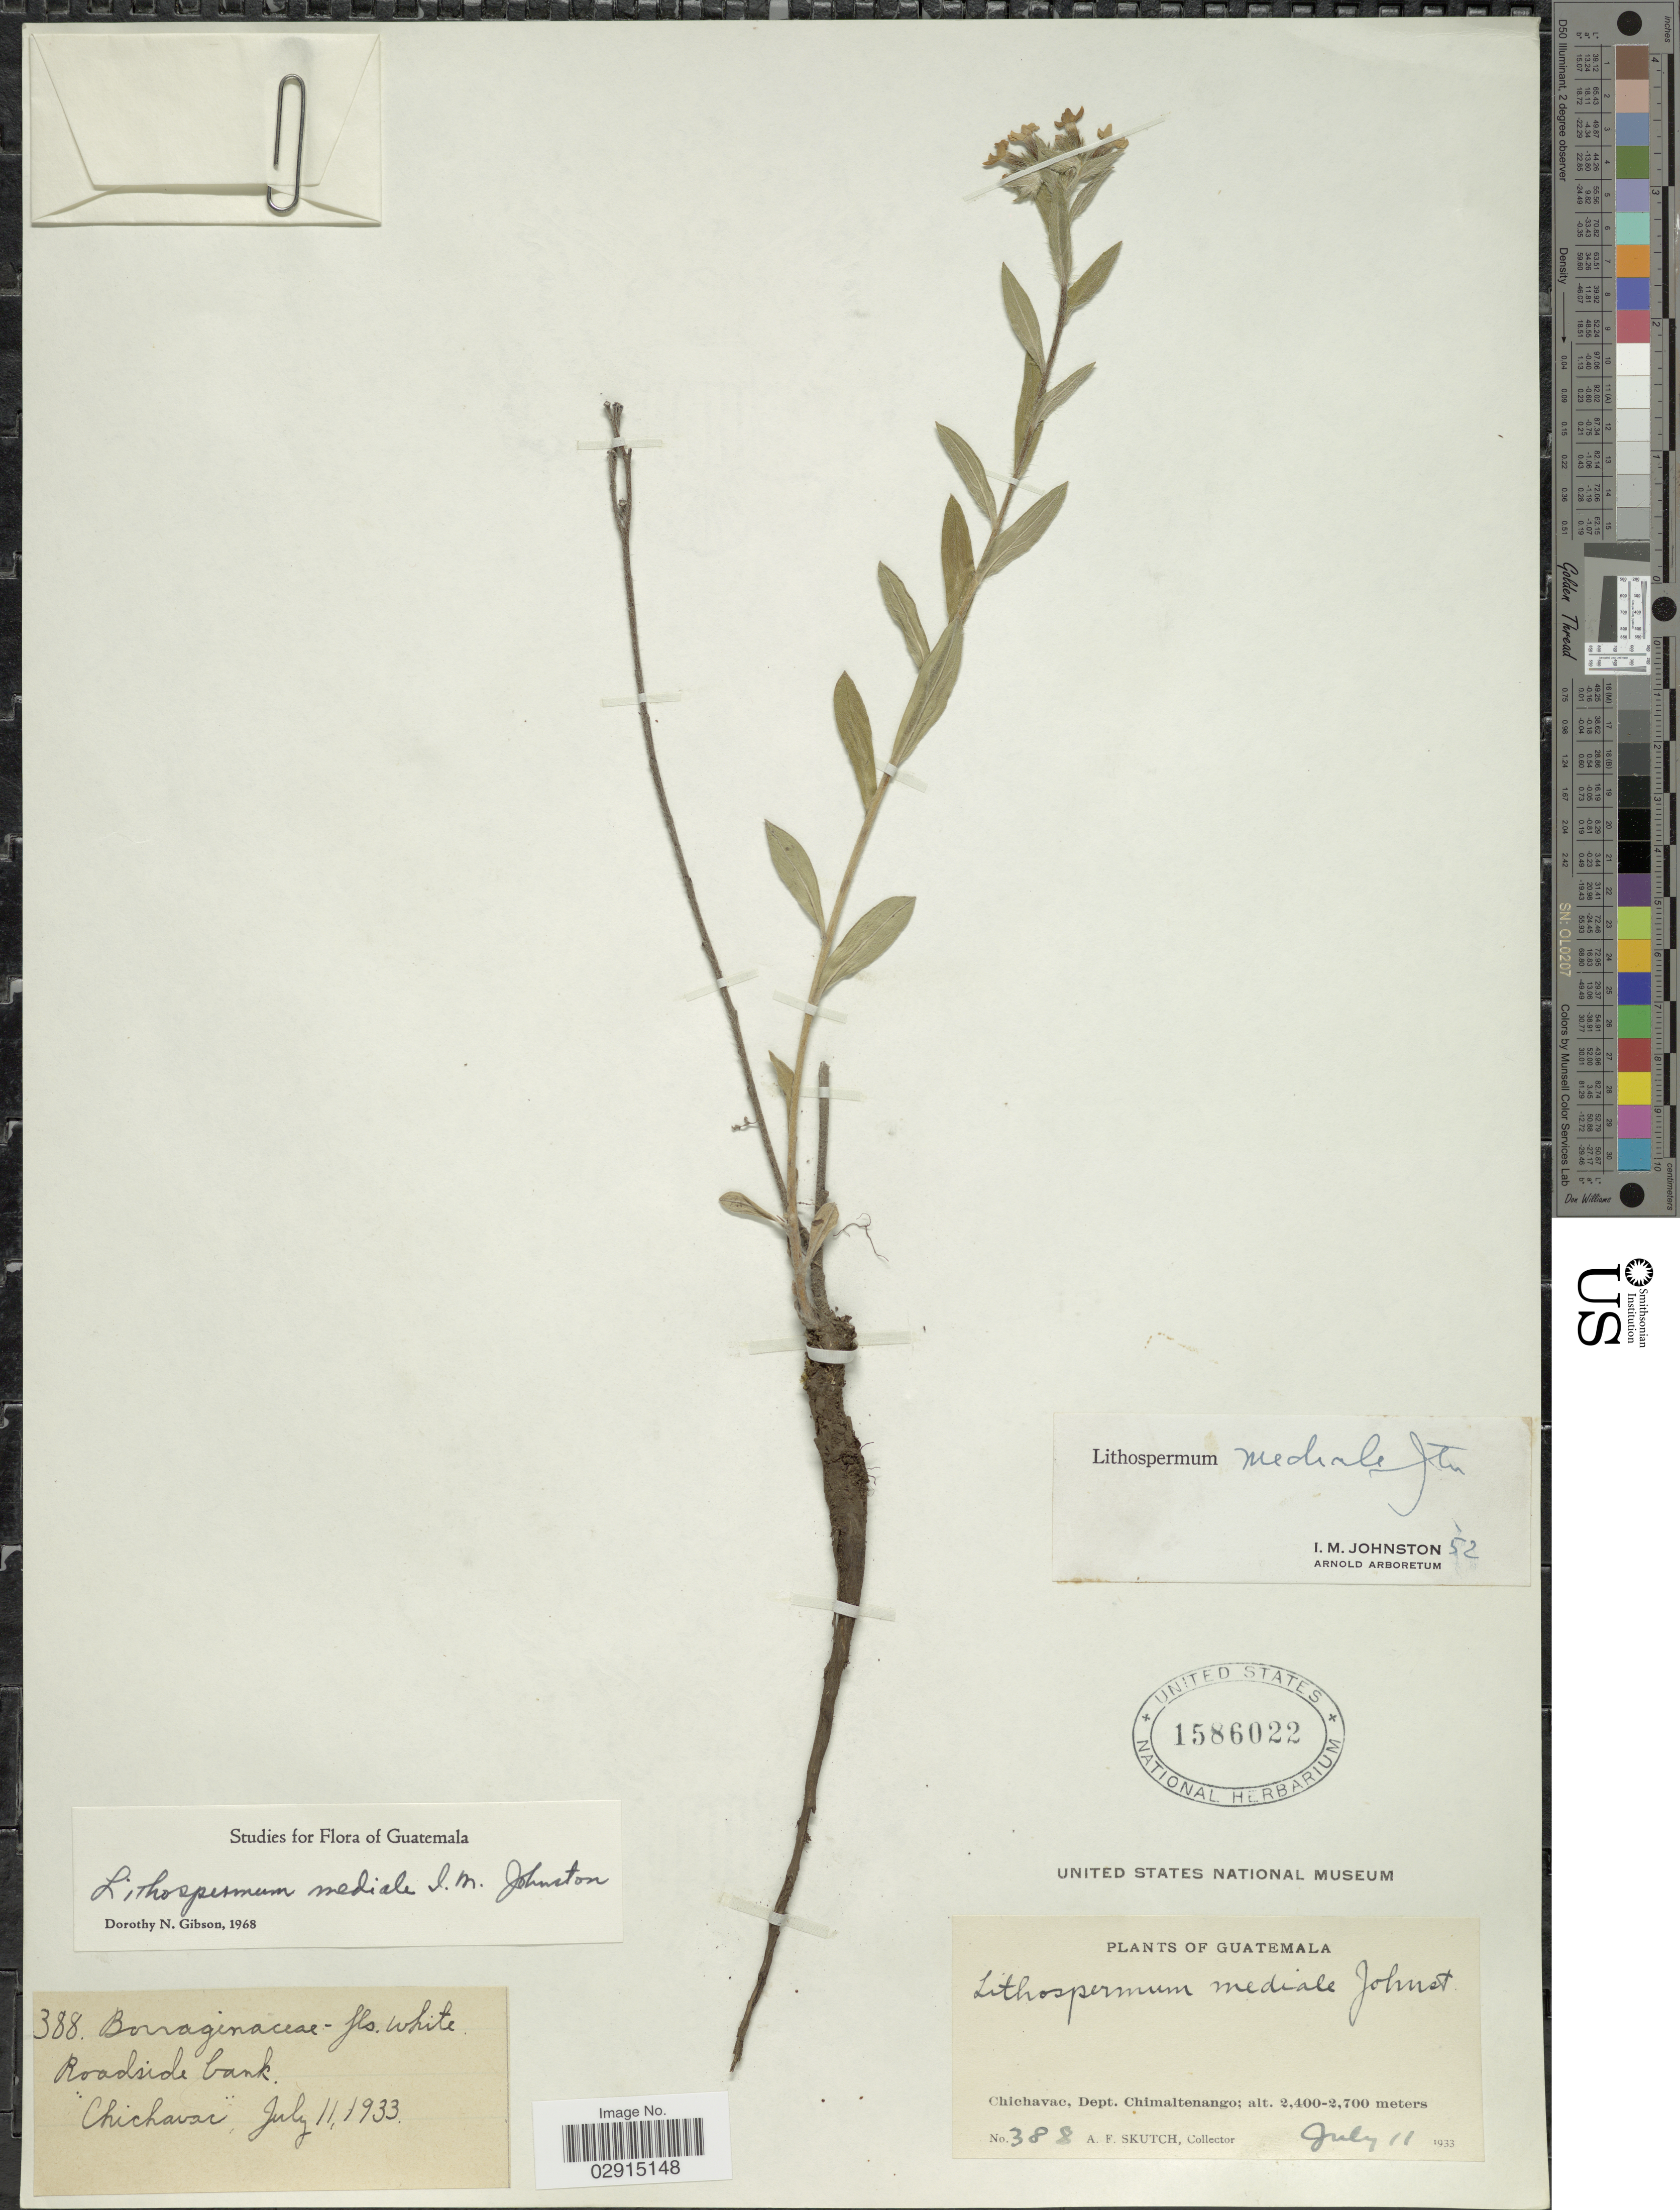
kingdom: Plantae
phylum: Tracheophyta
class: Magnoliopsida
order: Boraginales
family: Boraginaceae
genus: Lithospermum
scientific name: Lithospermum mediale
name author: I.M. Johnst.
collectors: A. F. Skutch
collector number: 388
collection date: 1933-07-11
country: Guatemala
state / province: Chimaltenango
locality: Roadside bank. Chichavac, Dept. Chimaltenango.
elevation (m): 2400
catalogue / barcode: US 1586022